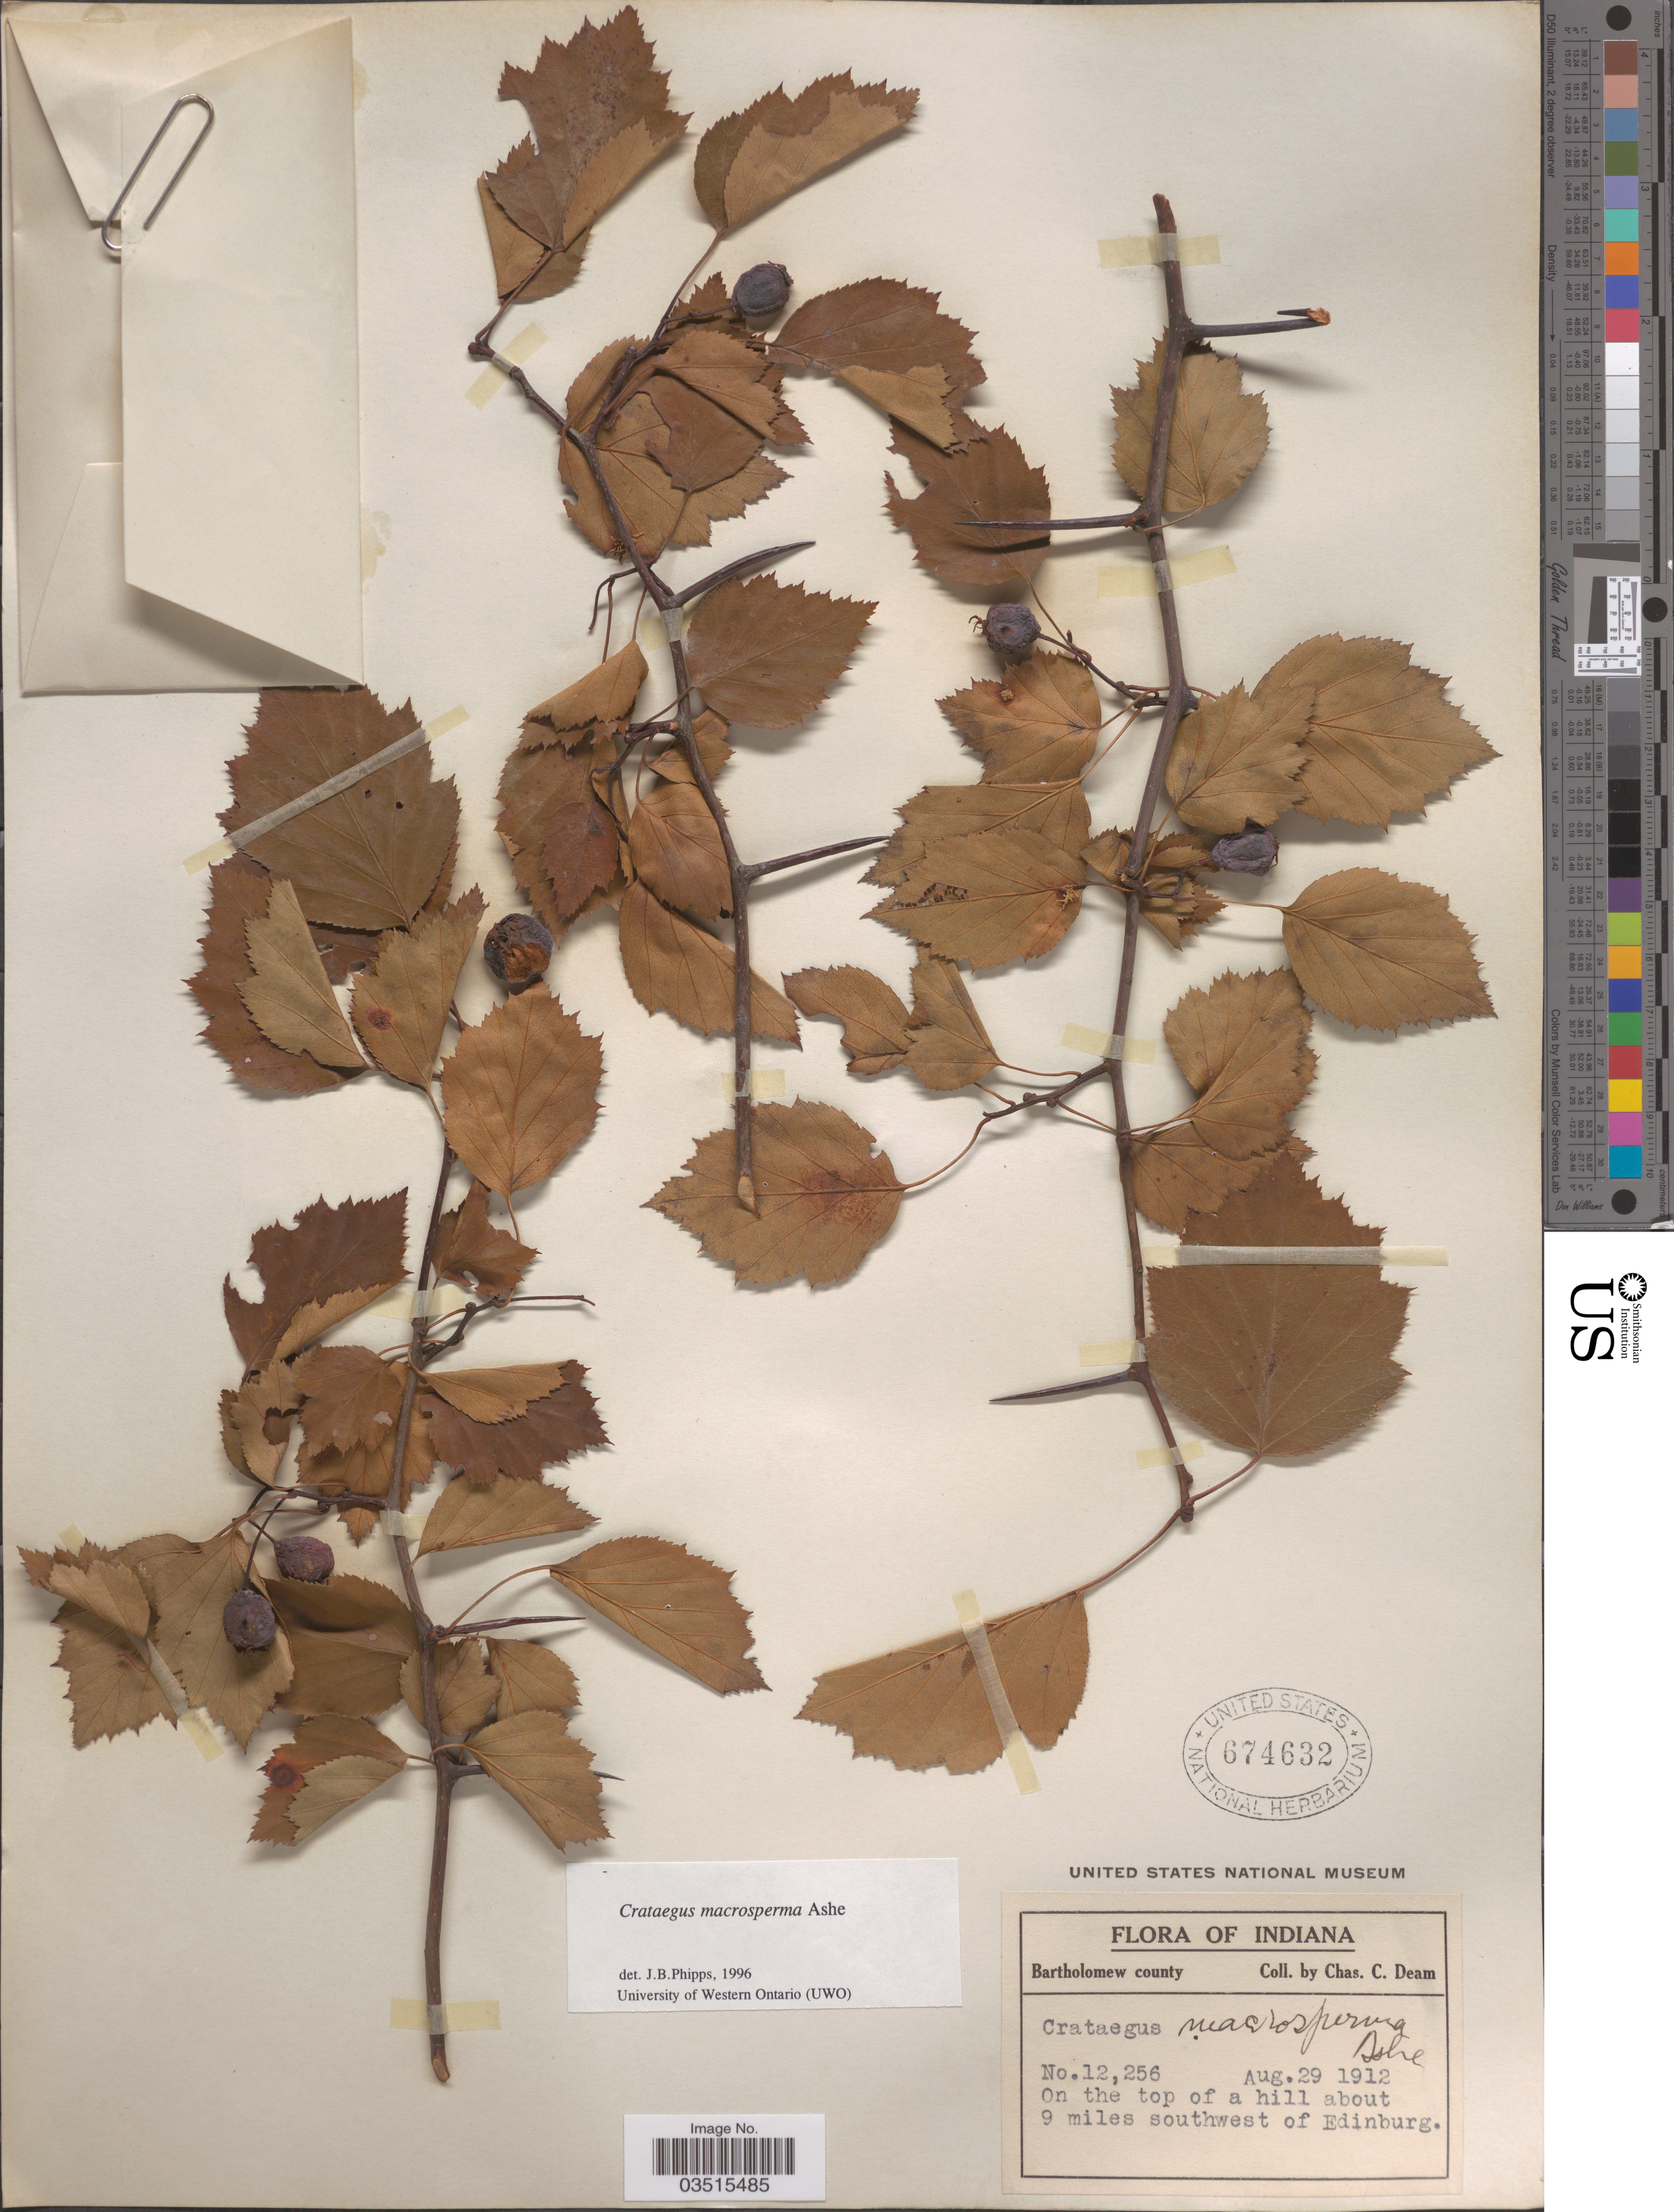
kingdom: Plantae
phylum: Tracheophyta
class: Magnoliopsida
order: Rosales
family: Rosaceae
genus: Crataegus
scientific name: Crataegus macrosperma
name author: Ashe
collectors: C. C. Deam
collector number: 12256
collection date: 1912-08-29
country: United States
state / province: Indiana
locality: Bartholomew county. On the top of a hill about 9 miles southwest of Edinburg.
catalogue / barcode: US 674632